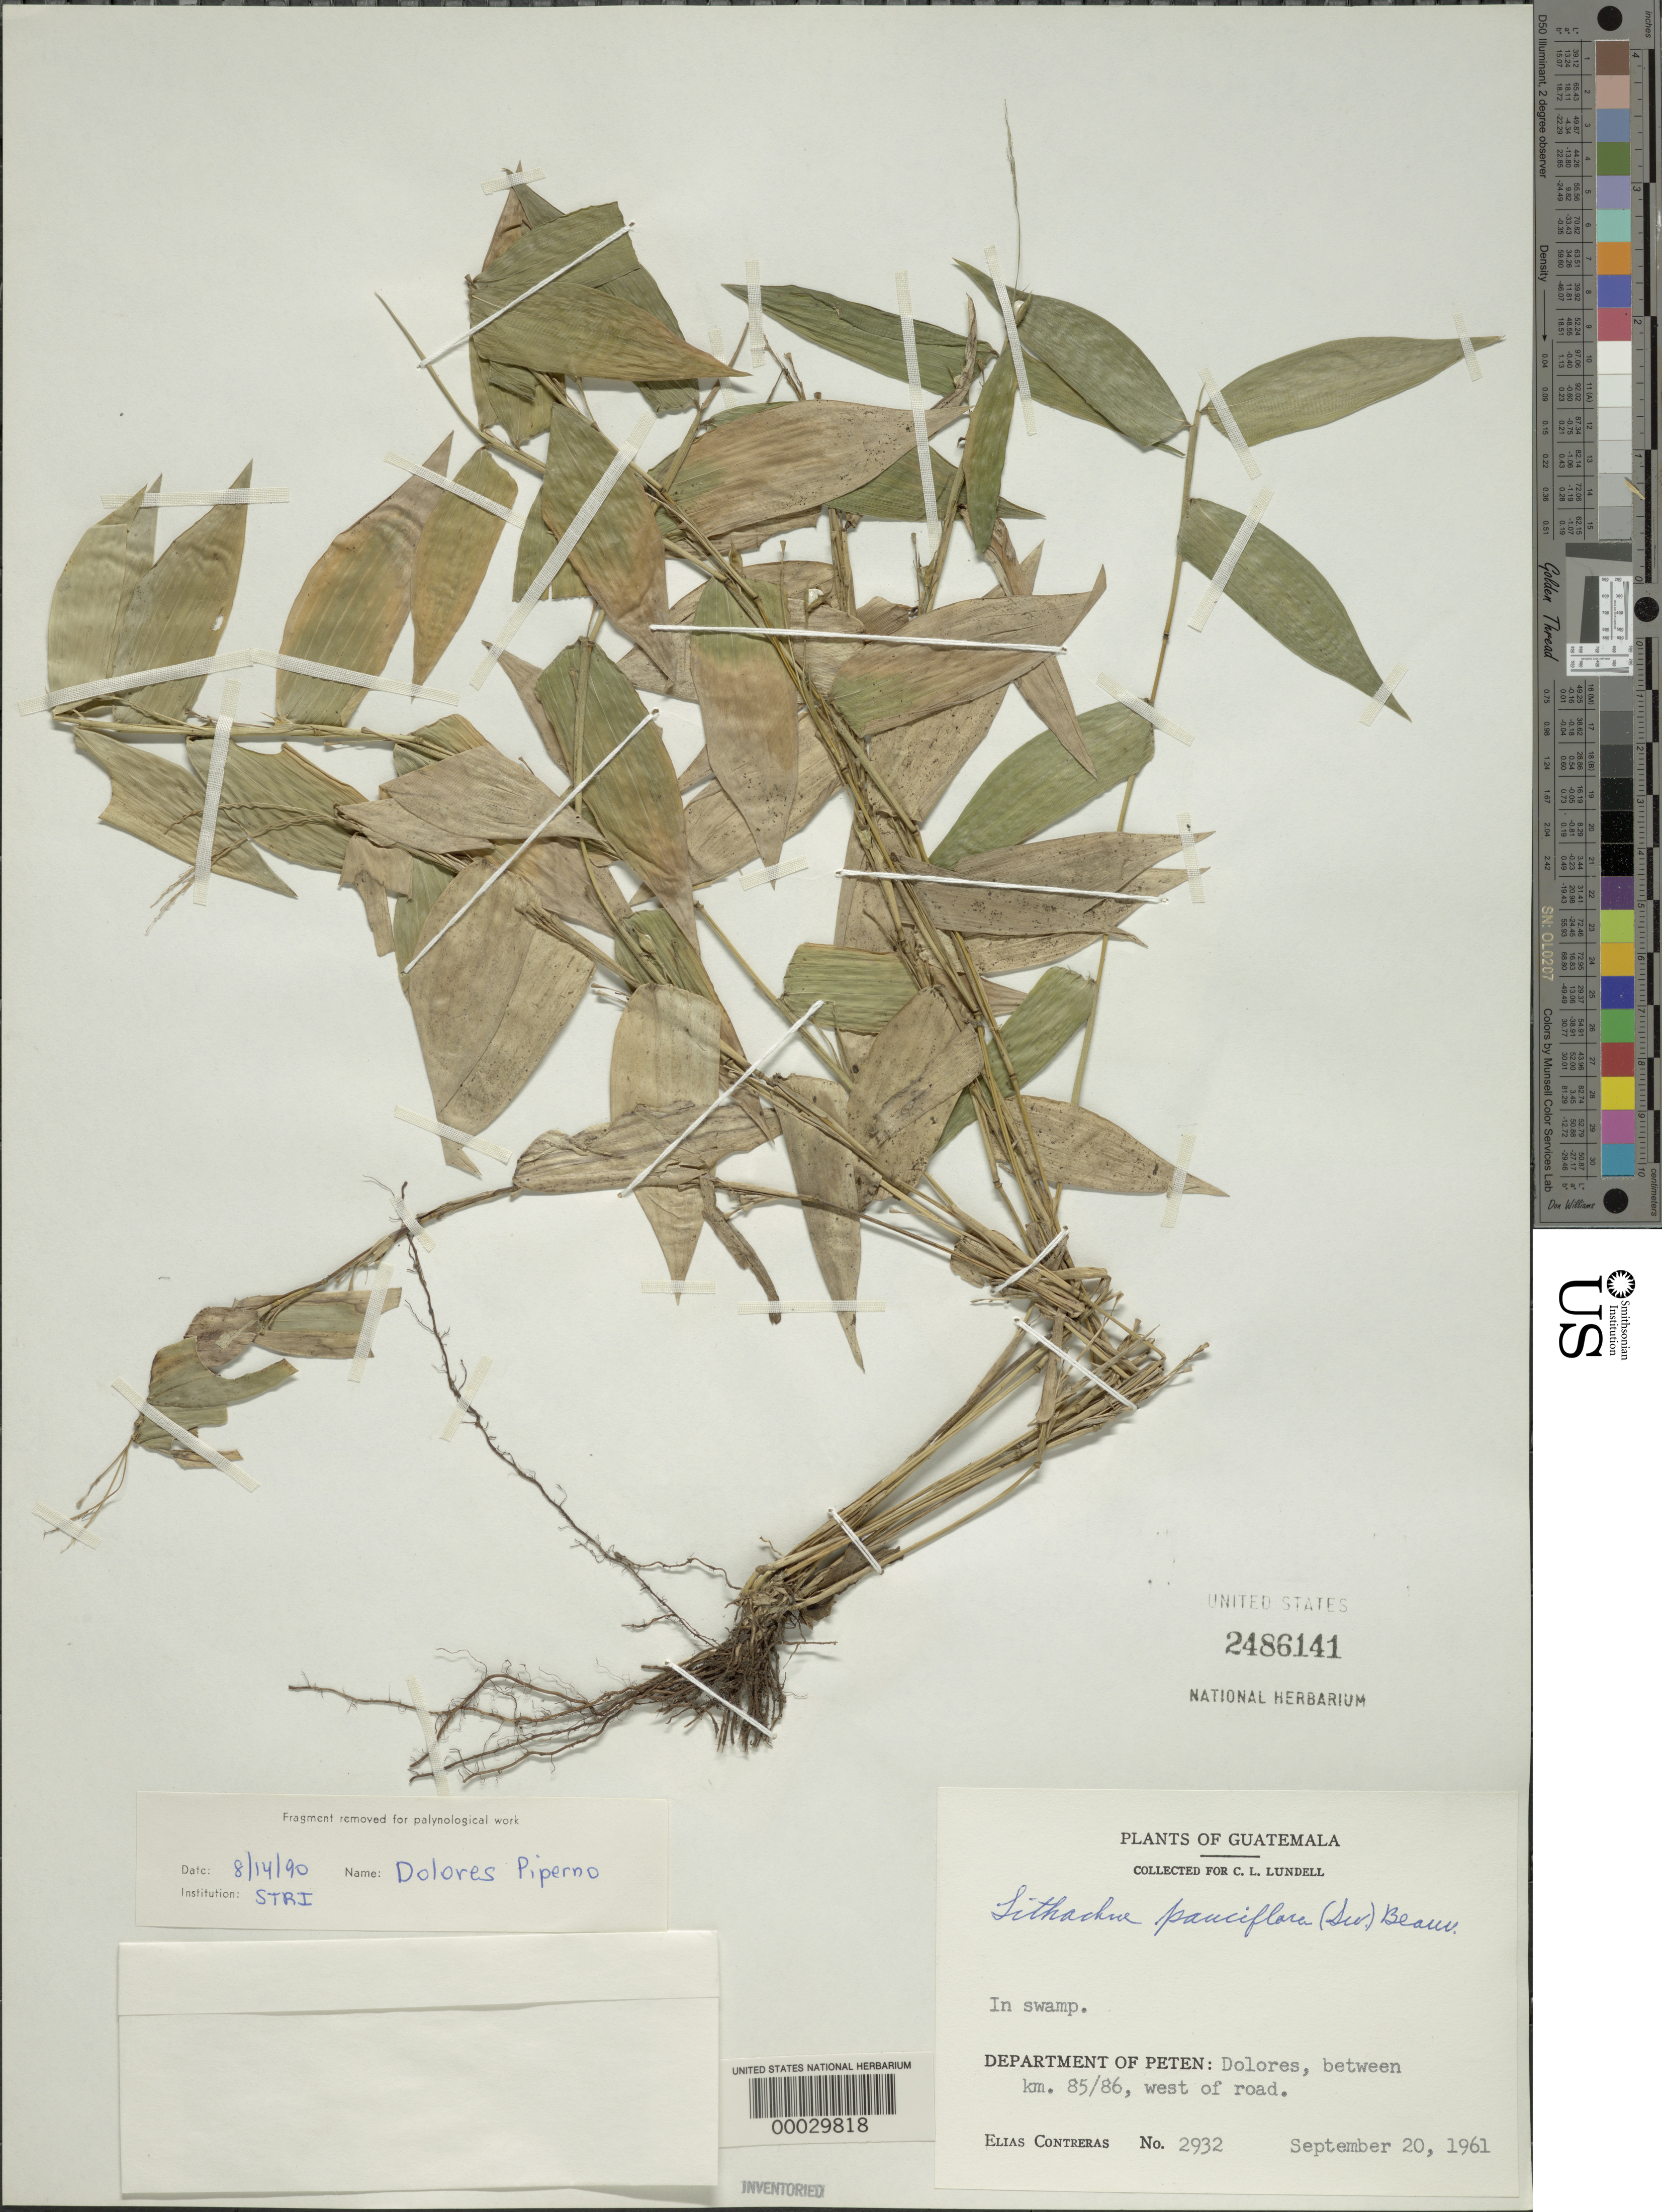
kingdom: Plantae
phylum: Tracheophyta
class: Liliopsida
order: Poales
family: Poaceae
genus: Lithachne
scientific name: Lithachne pauciflora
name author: (Sw.) P. Beauv.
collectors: E. Contreras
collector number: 2932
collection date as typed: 20 Sep 1961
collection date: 1961-09-20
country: Guatemala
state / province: El Petén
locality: Dolores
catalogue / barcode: US 2486141